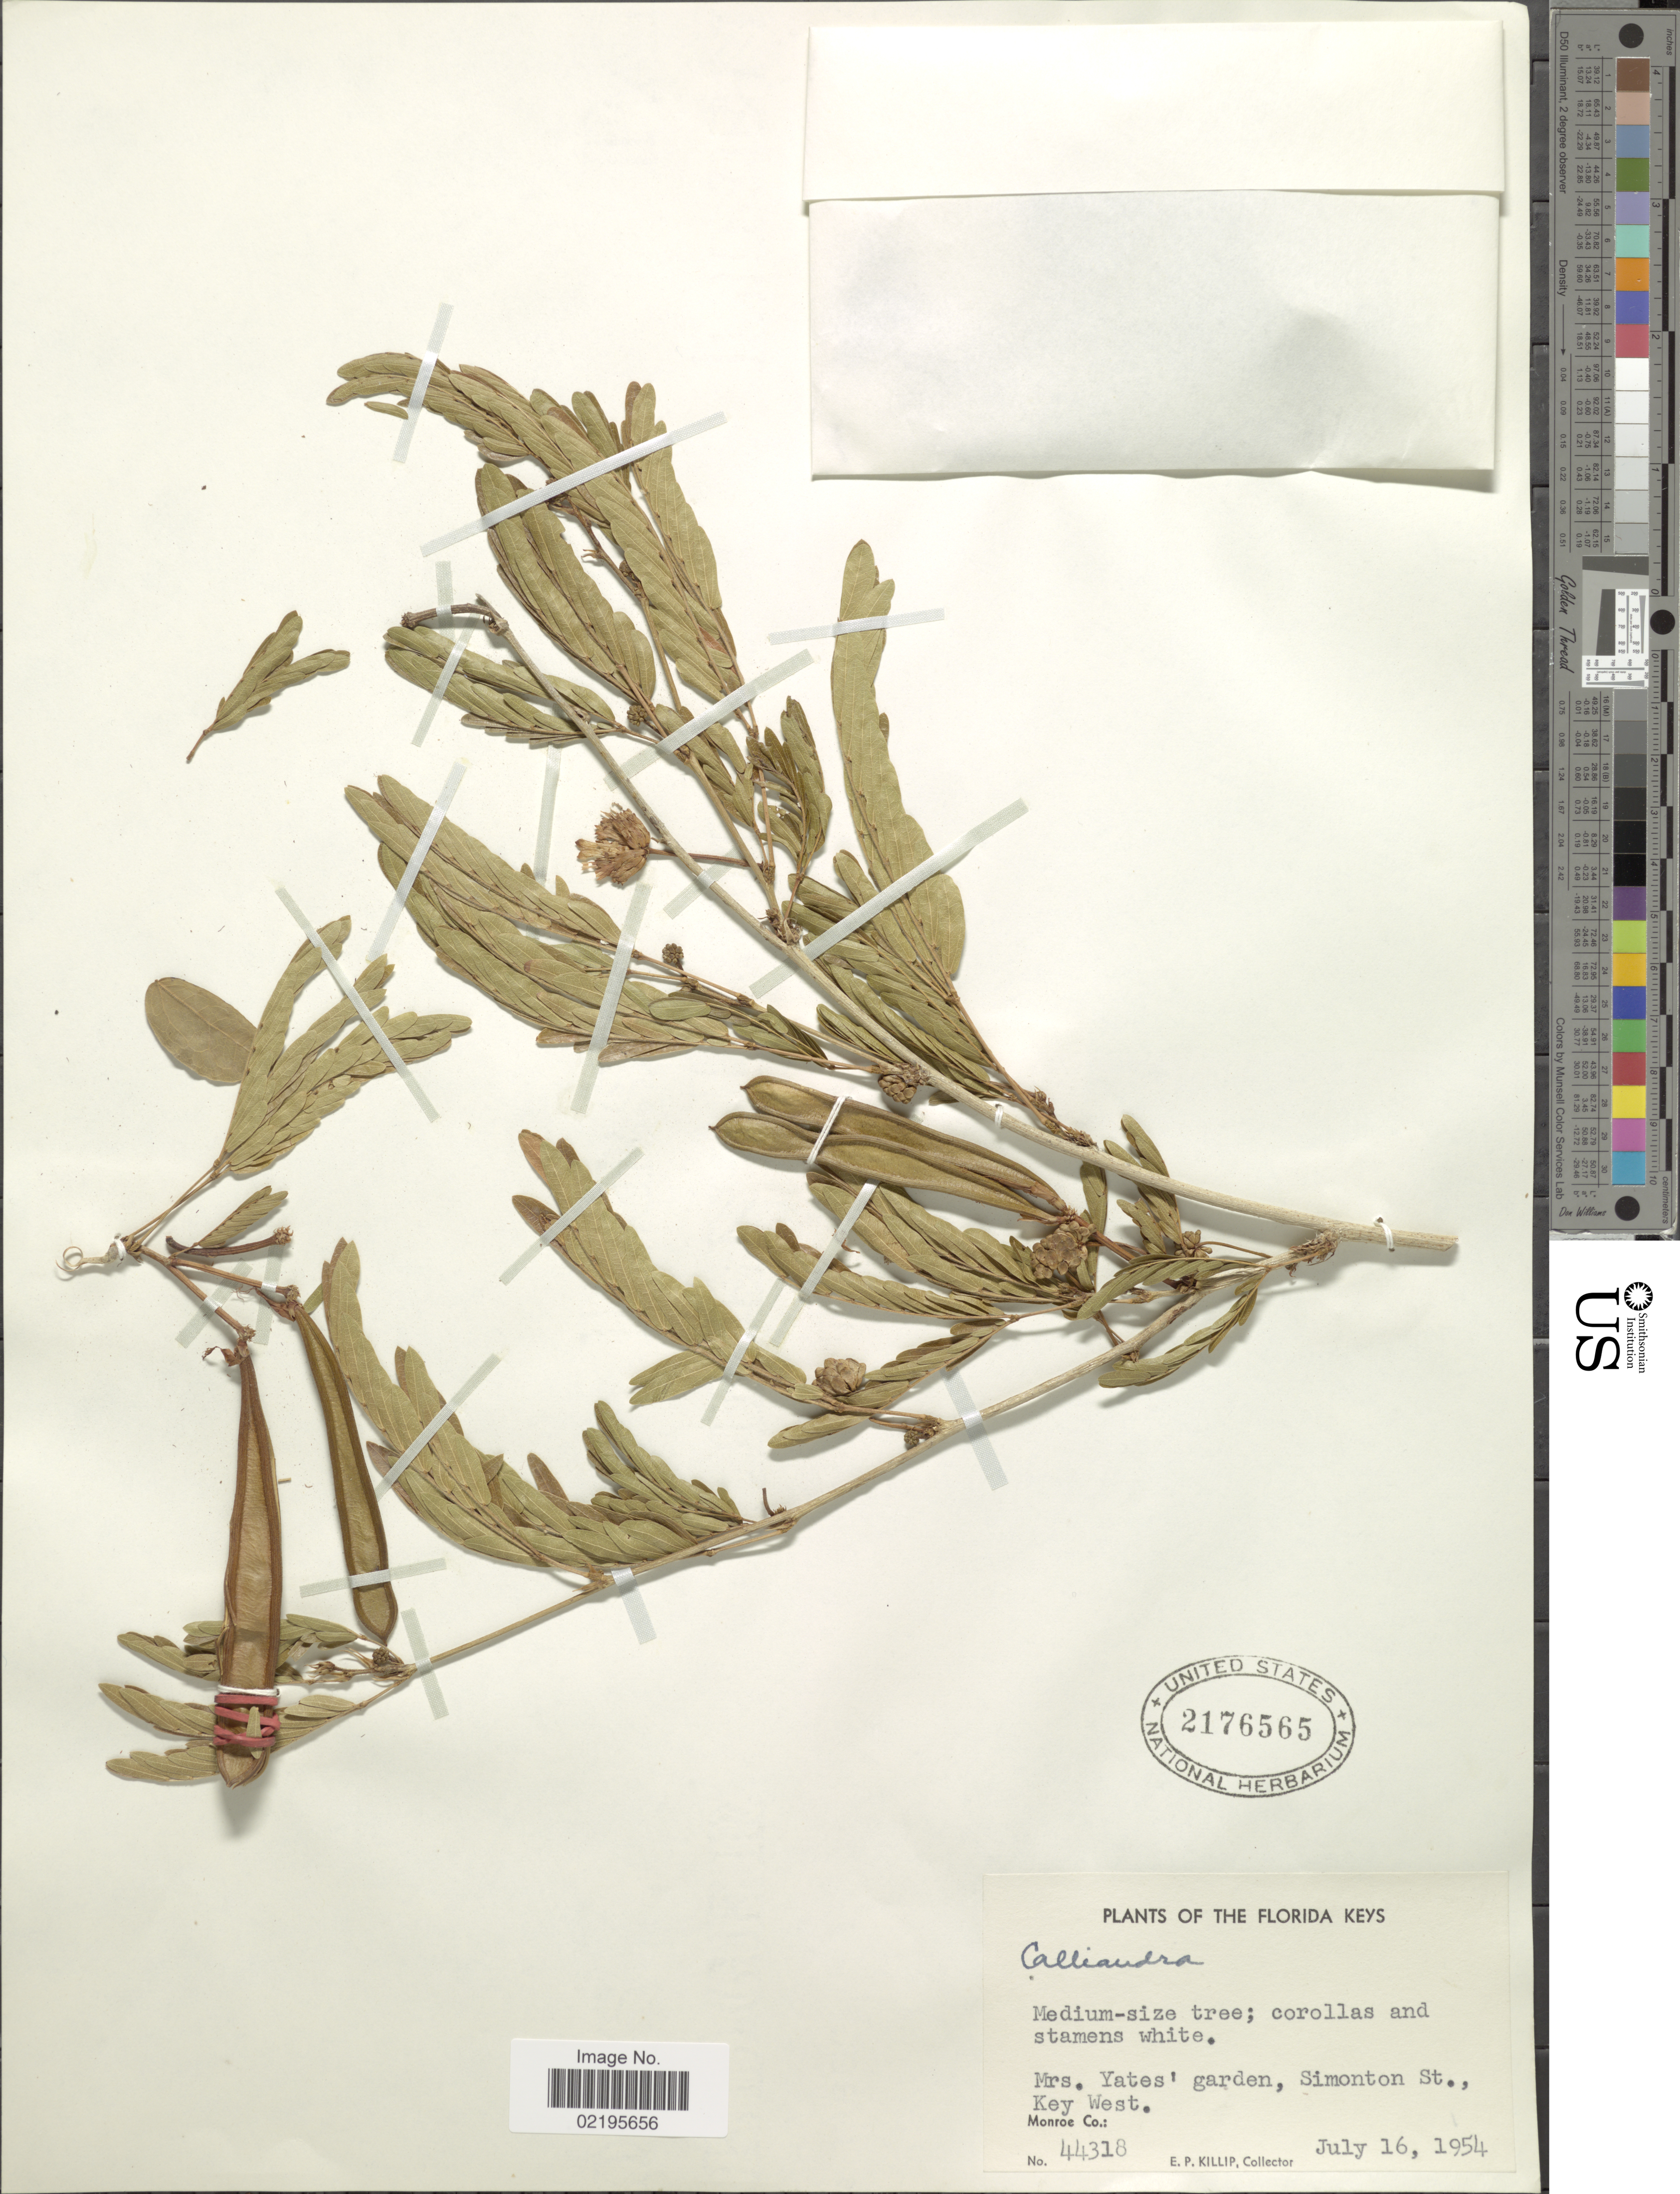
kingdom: Plantae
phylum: Tracheophyta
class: Magnoliopsida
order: Fabales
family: Fabaceae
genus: Calliandra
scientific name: Calliandra sp.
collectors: E. P. Killip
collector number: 44318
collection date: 1954-07-16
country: United States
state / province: Florida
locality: Florida Keys, Mrs. Yates garden, Simonton St., Key West, Monroe Co.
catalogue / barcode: US 2176565